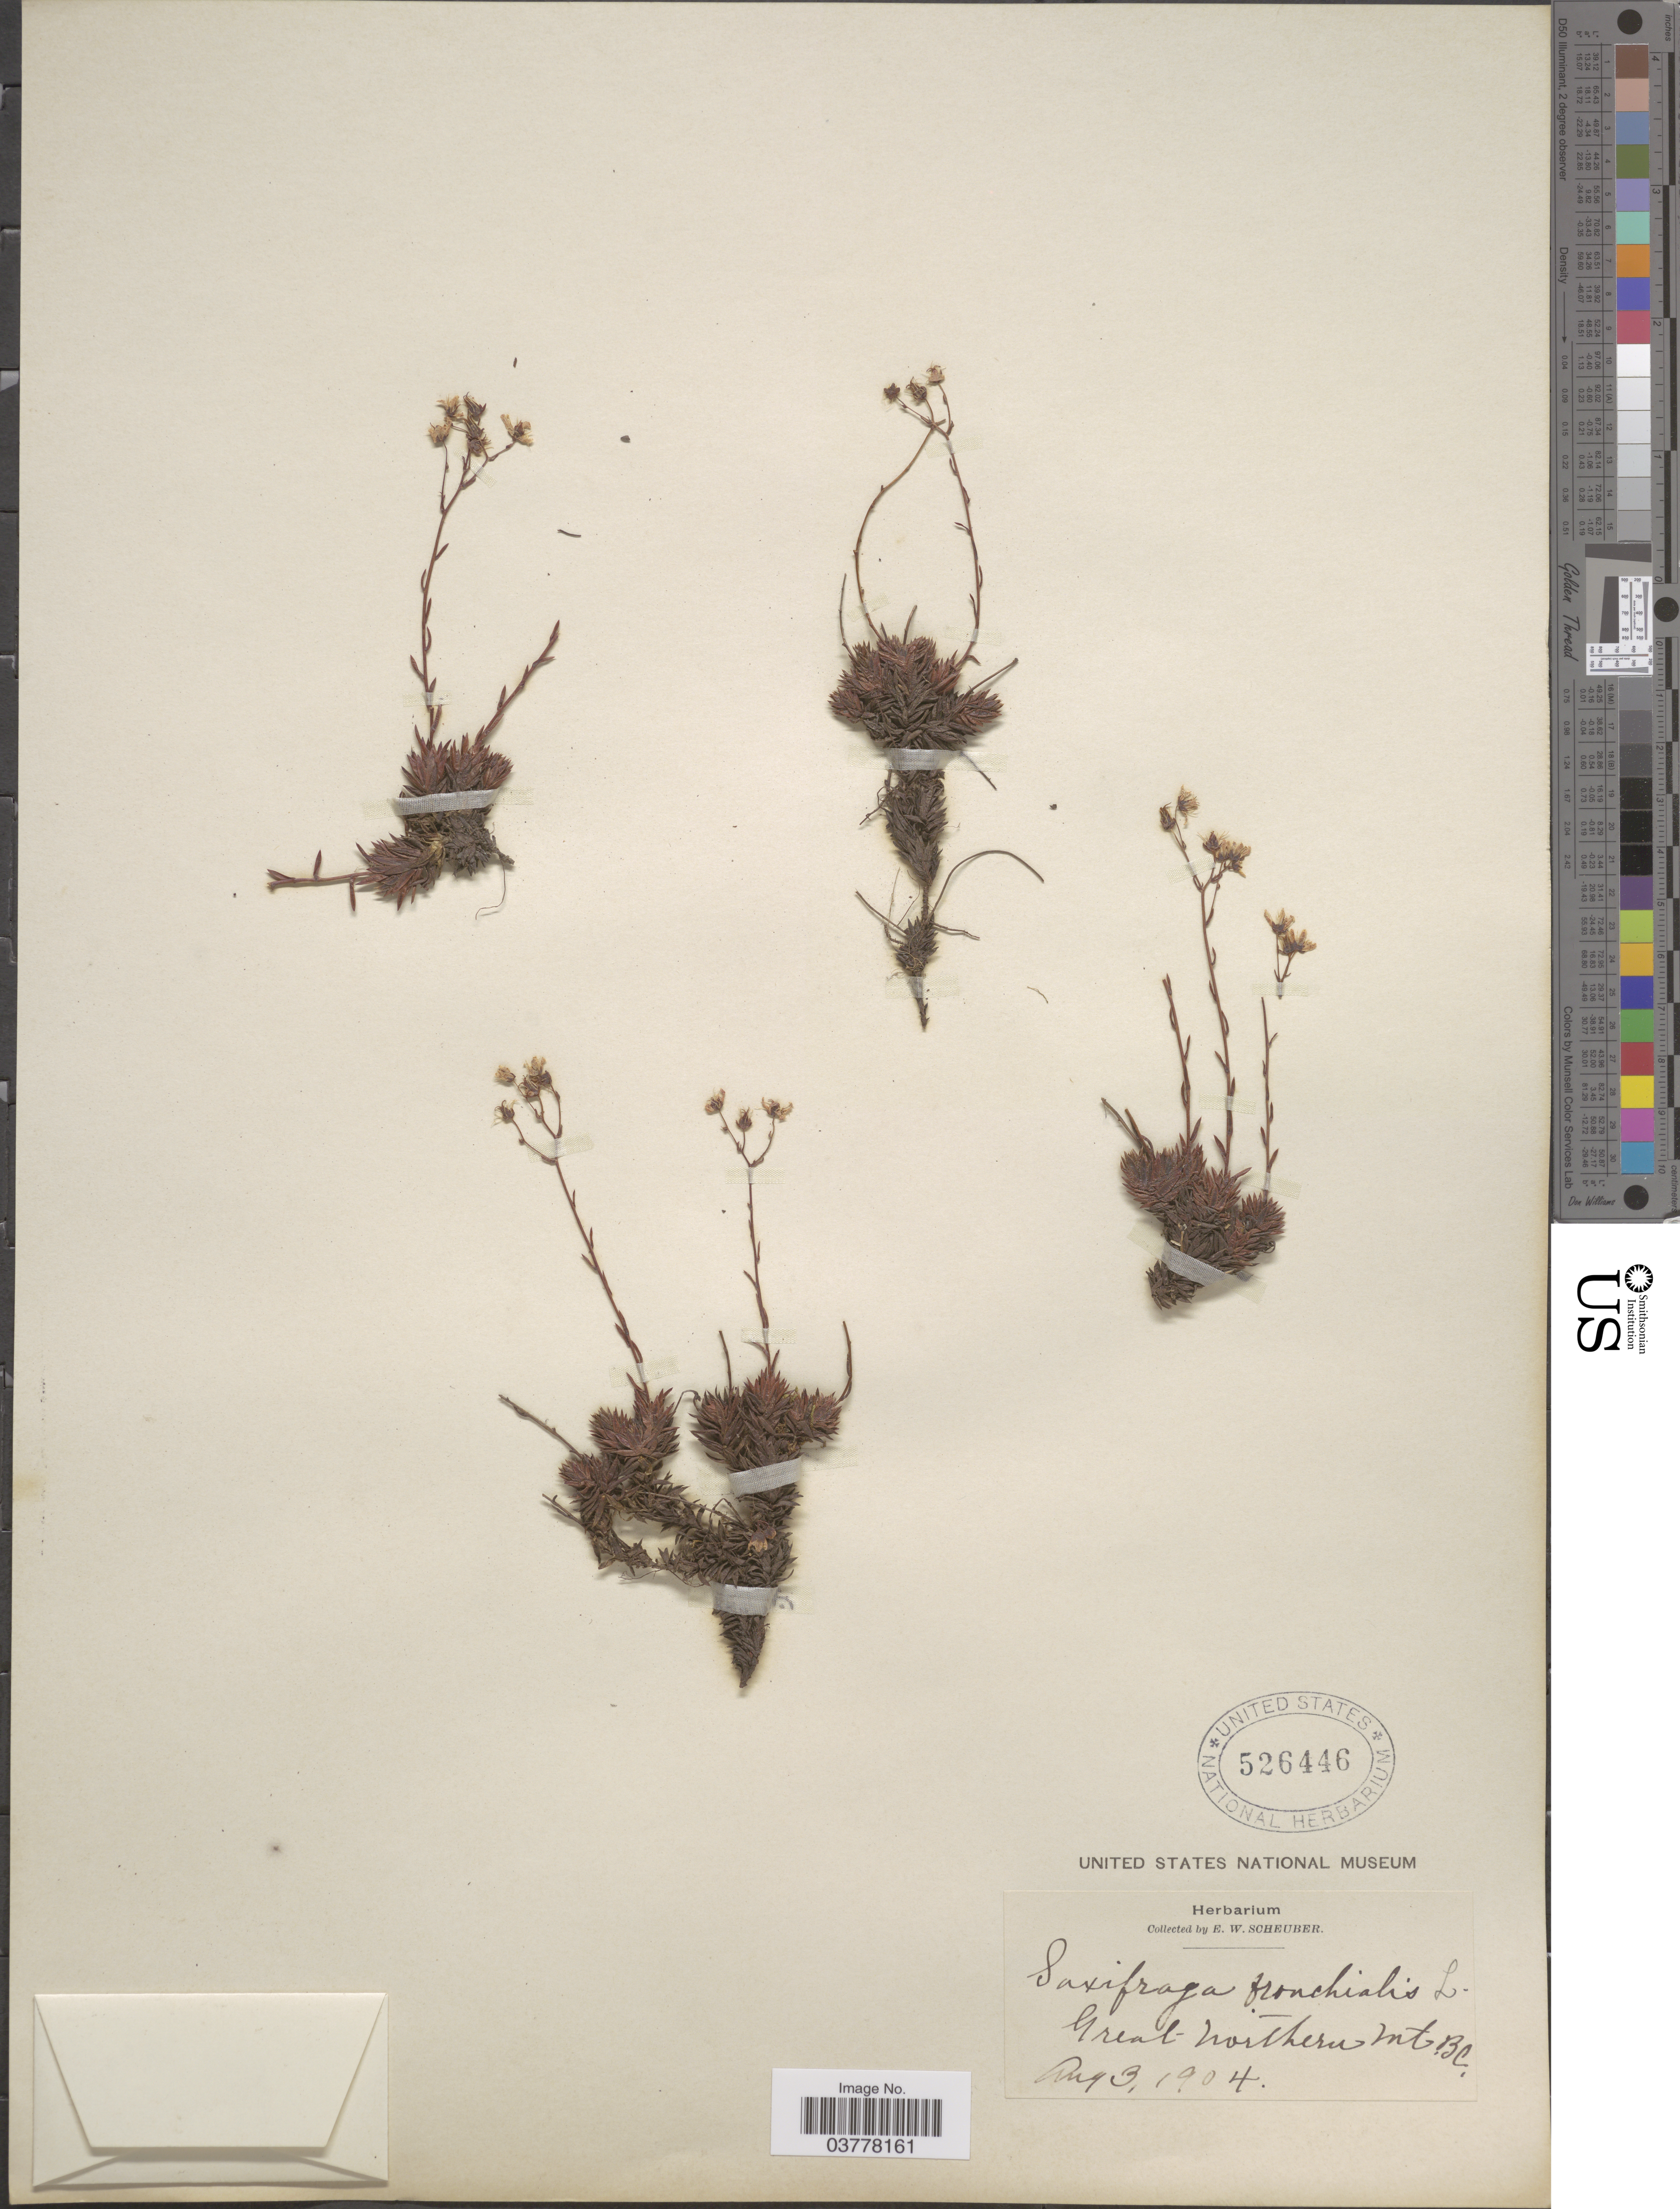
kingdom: Plantae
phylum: Tracheophyta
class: Magnoliopsida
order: Saxifragales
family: Saxifragaceae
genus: Saxifraga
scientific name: Saxifraga bronchialis subsp. austromontana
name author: (Wiegand) Piper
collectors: E. Scheuber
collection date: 1904-08-03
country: Canada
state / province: British Columbia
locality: Great Northern Mt.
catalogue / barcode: US 526446